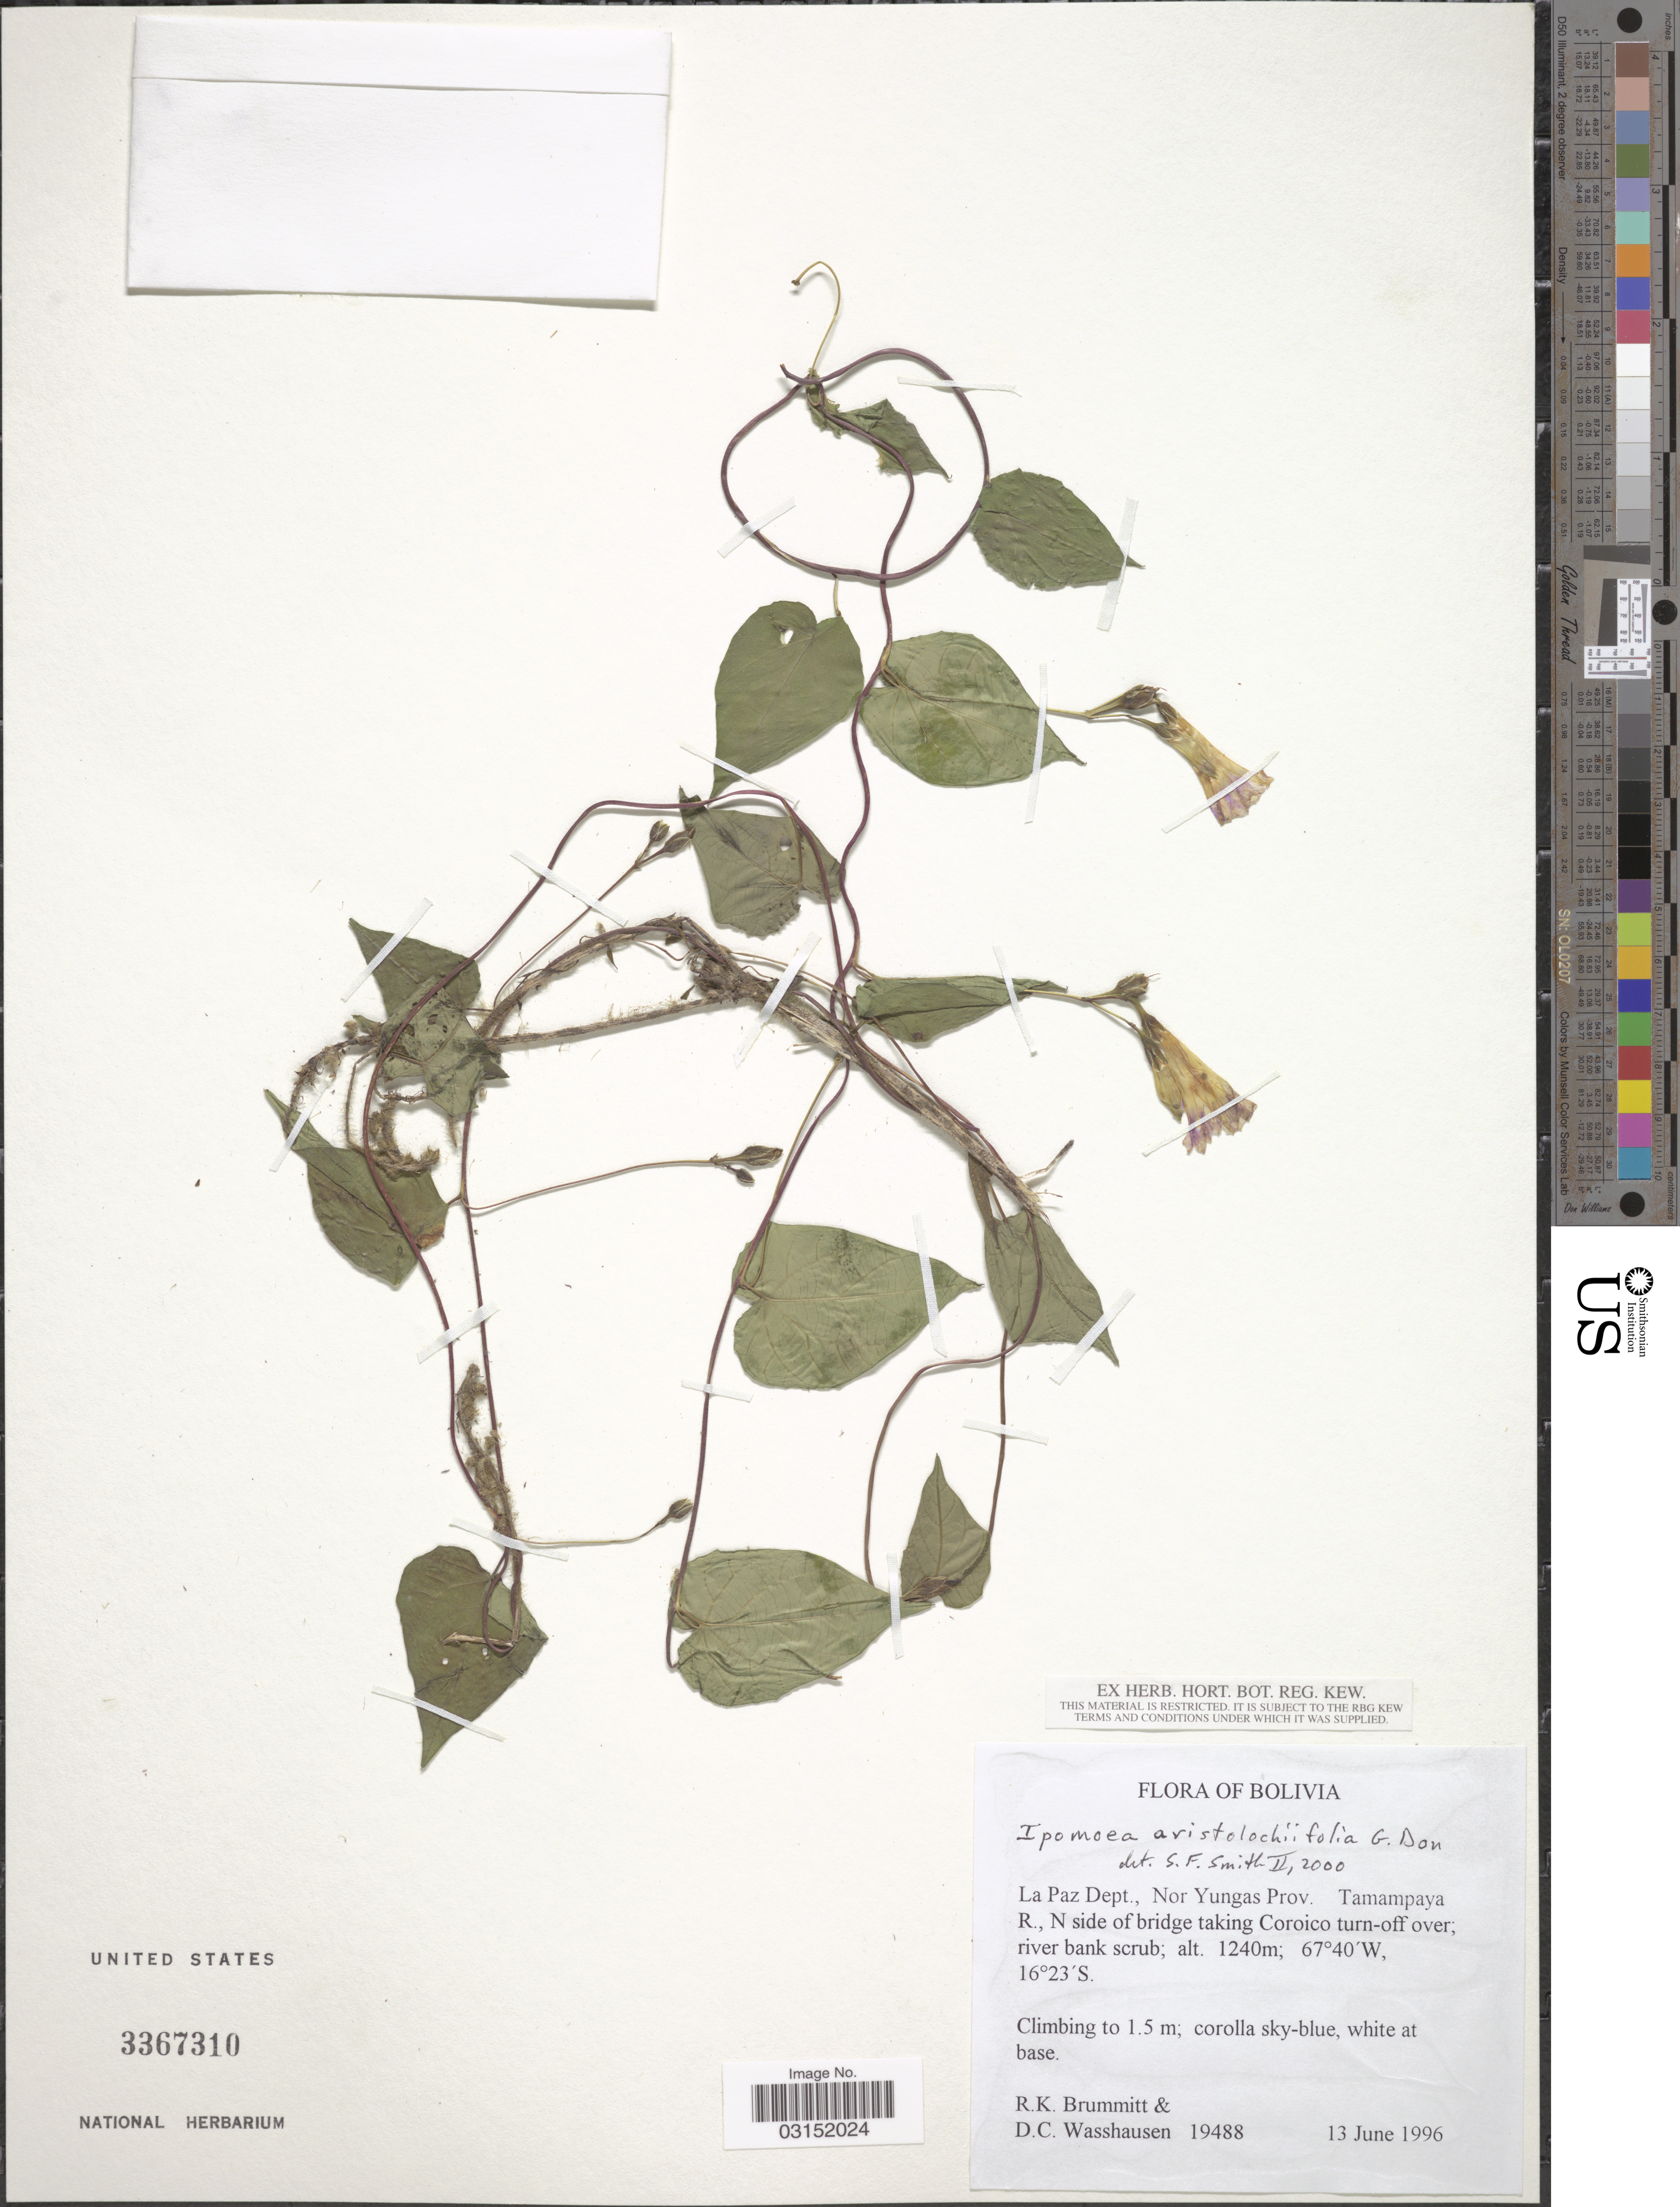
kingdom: Plantae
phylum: Tracheophyta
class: Magnoliopsida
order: Solanales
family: Convolvulaceae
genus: Ipomoea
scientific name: Ipomoea aristolochiifolia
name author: G. Don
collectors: R. Brummitt & D. C. Wasshausen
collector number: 19488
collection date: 1996-06-13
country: Bolivia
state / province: La Paz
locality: La Paz Dept., Nor Yungas Prov. Tamampaya R., N side of bridge taking Coroico turn-off over; river bank scrub.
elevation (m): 1240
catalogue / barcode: US 3367310